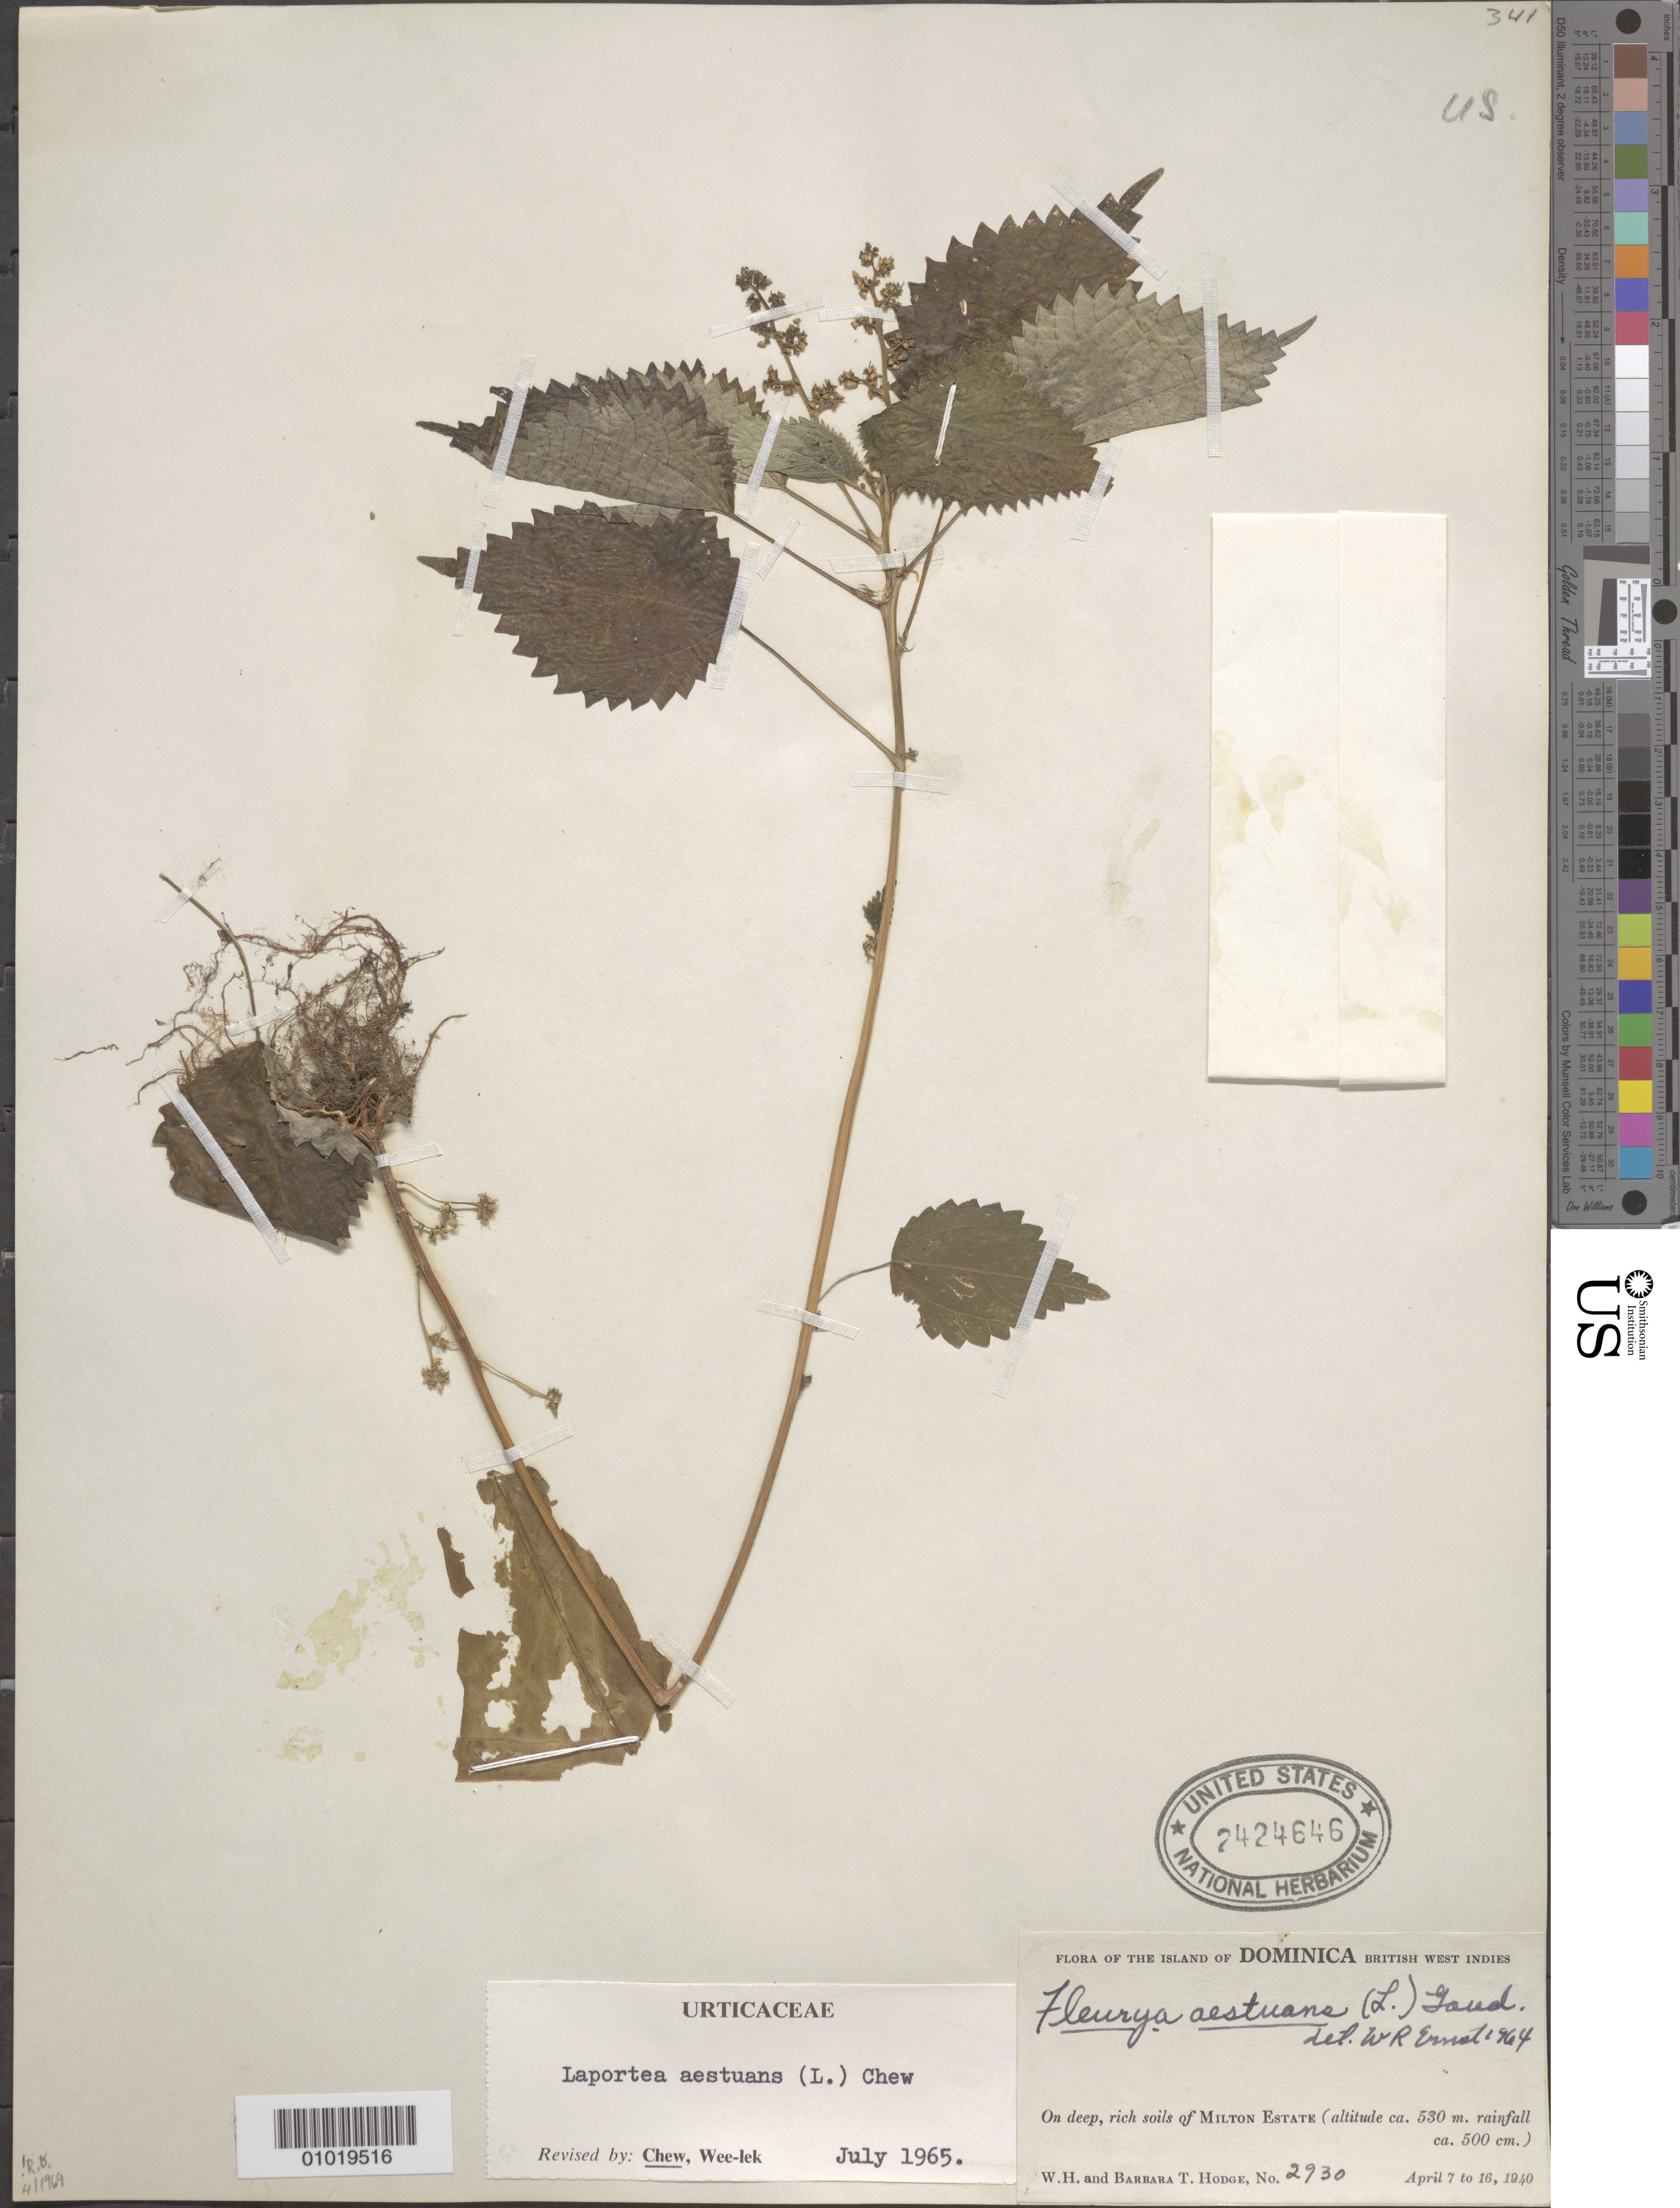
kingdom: Plantae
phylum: Tracheophyta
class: Magnoliopsida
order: Rosales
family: Urticaceae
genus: Laportea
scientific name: Laportea aestuans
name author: (L.) Chew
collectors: W. Hodge & B. Hodge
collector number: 2930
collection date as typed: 07 Apr 1940 to 16 Apr 1940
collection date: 1940-04-07/1940-04-16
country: Dominica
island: Dominica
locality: On deep rich soils of Milton Estate.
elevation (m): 530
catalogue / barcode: US 2424646